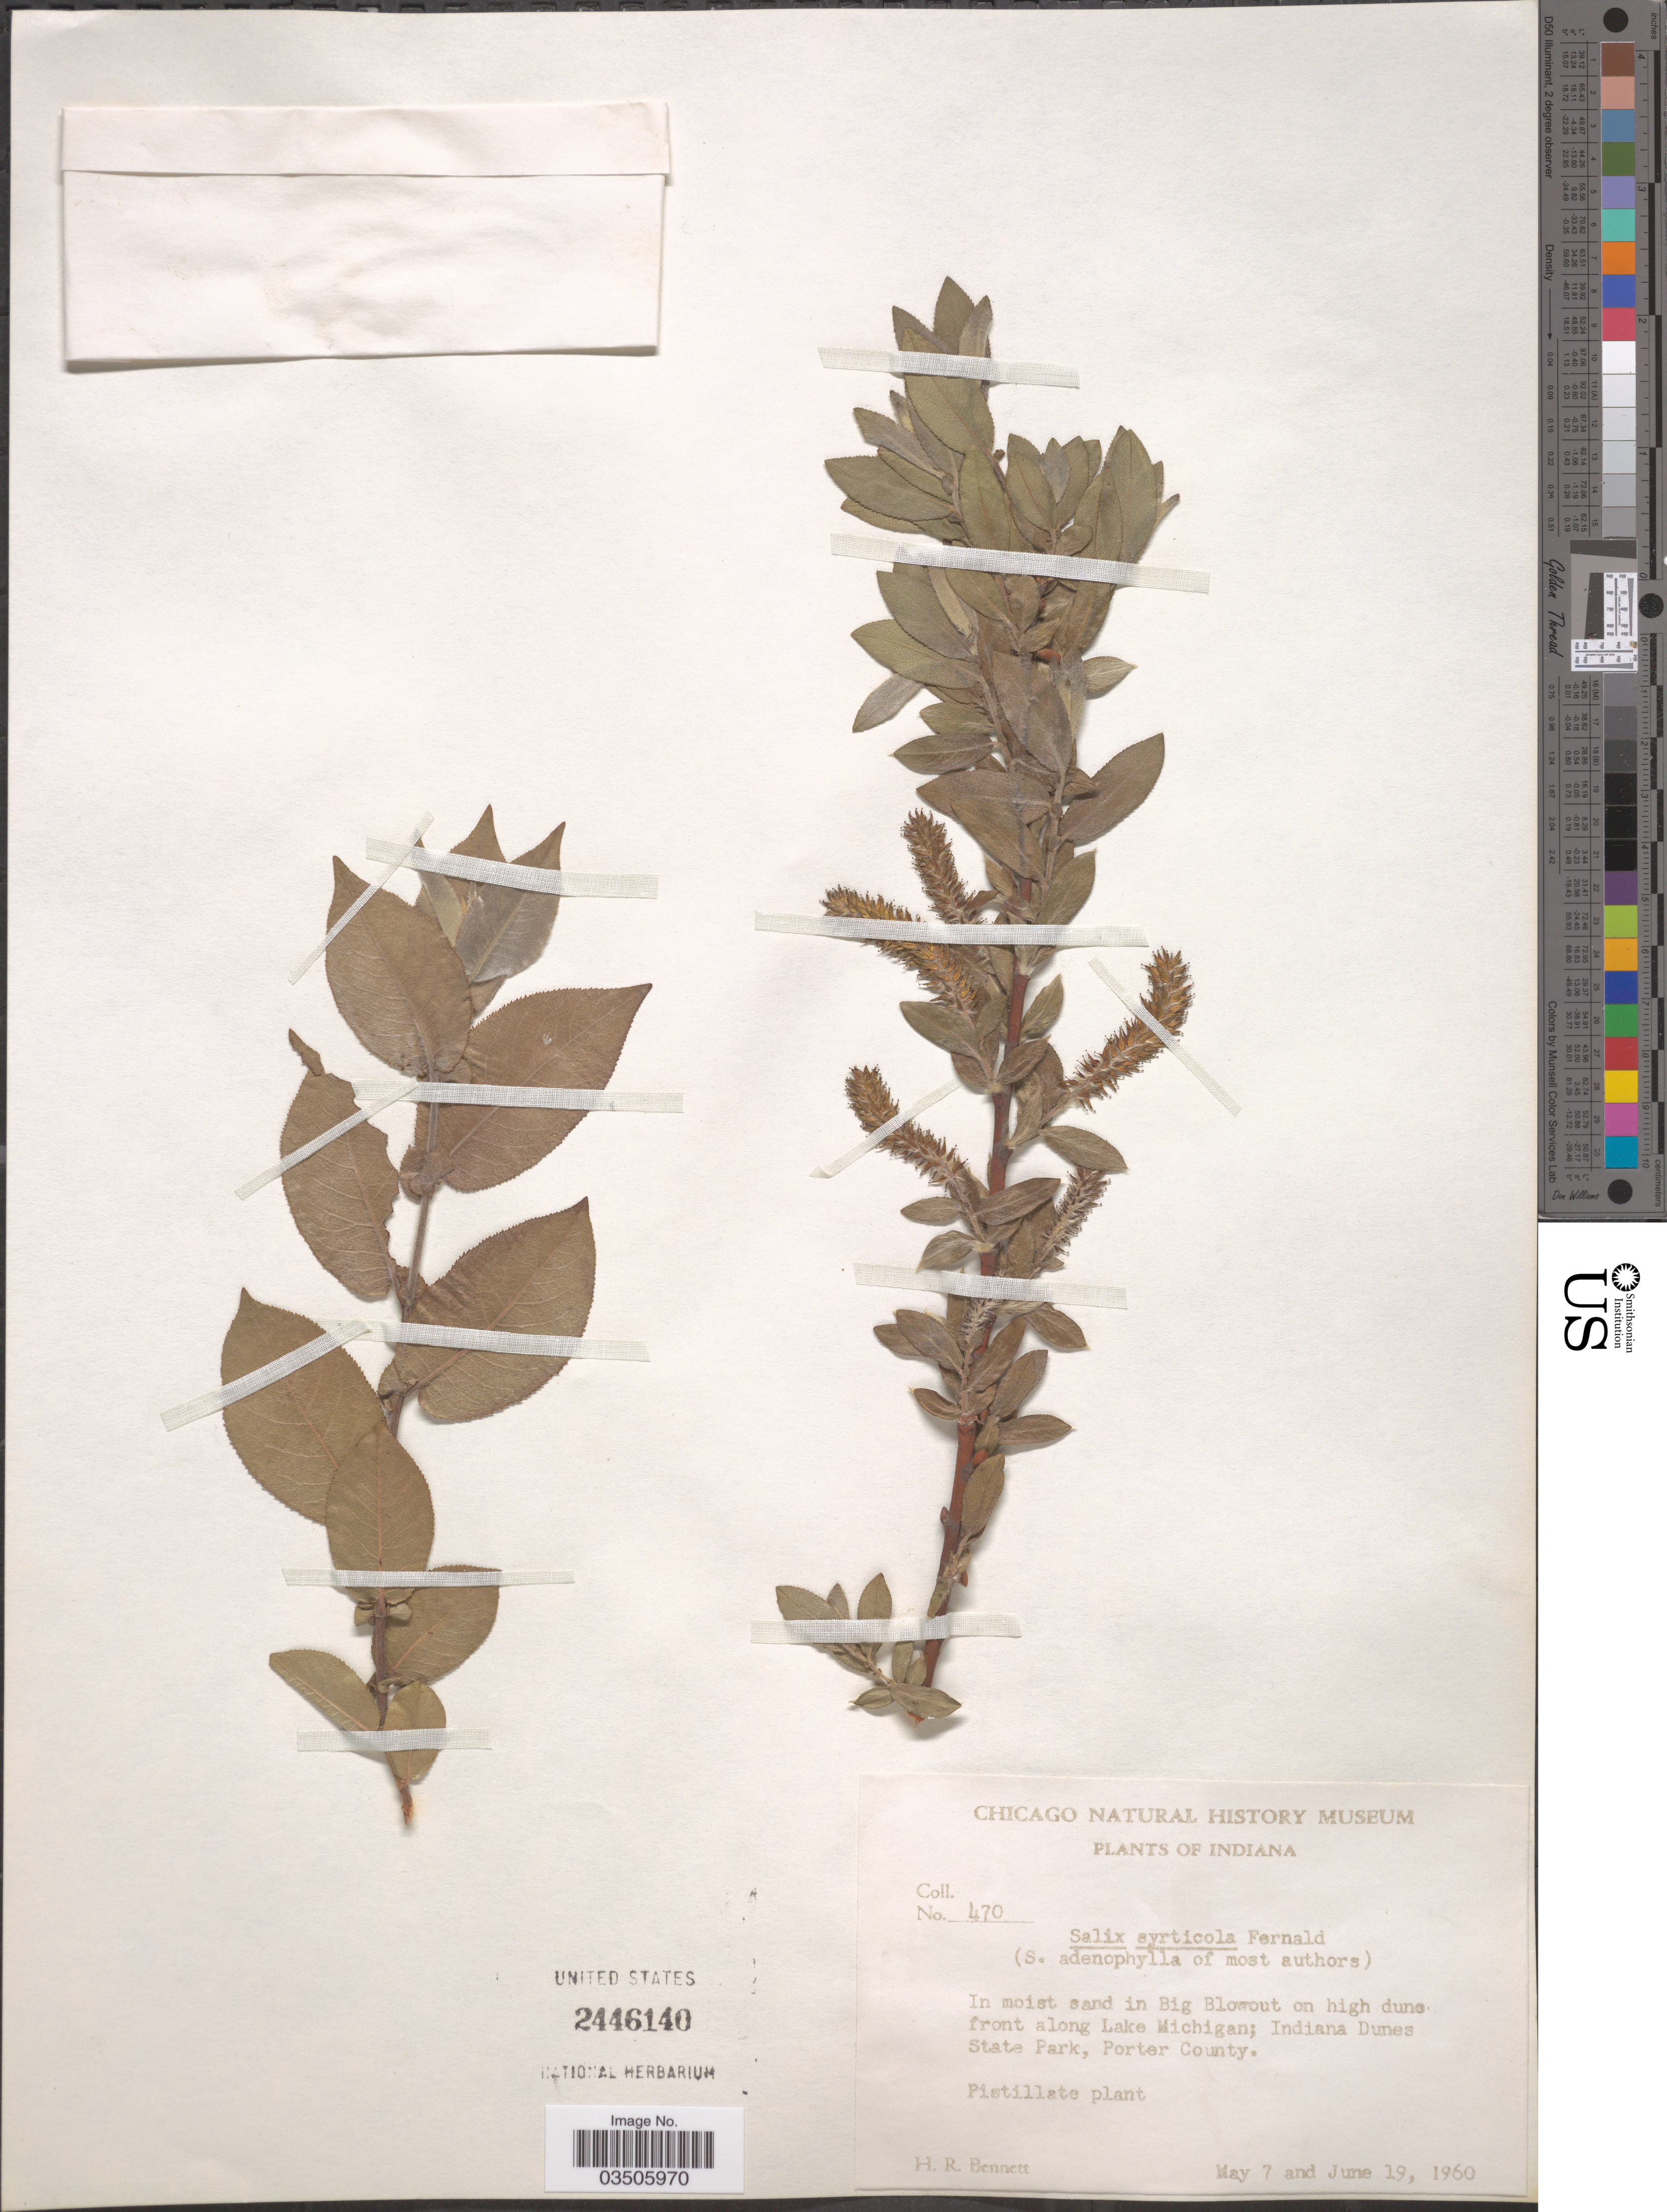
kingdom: Plantae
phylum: Tracheophyta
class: Magnoliopsida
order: Malpighiales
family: Salicaceae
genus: Salix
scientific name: Salix syrticola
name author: Fernald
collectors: H. R. Bennett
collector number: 470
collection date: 1960-05-07/1960-06-19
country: United States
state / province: Indiana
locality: In moist sand in Big Blowout on high dune front along Lake Michigan; Indiana Dunes State Park, Porter County.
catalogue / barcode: US 2446140